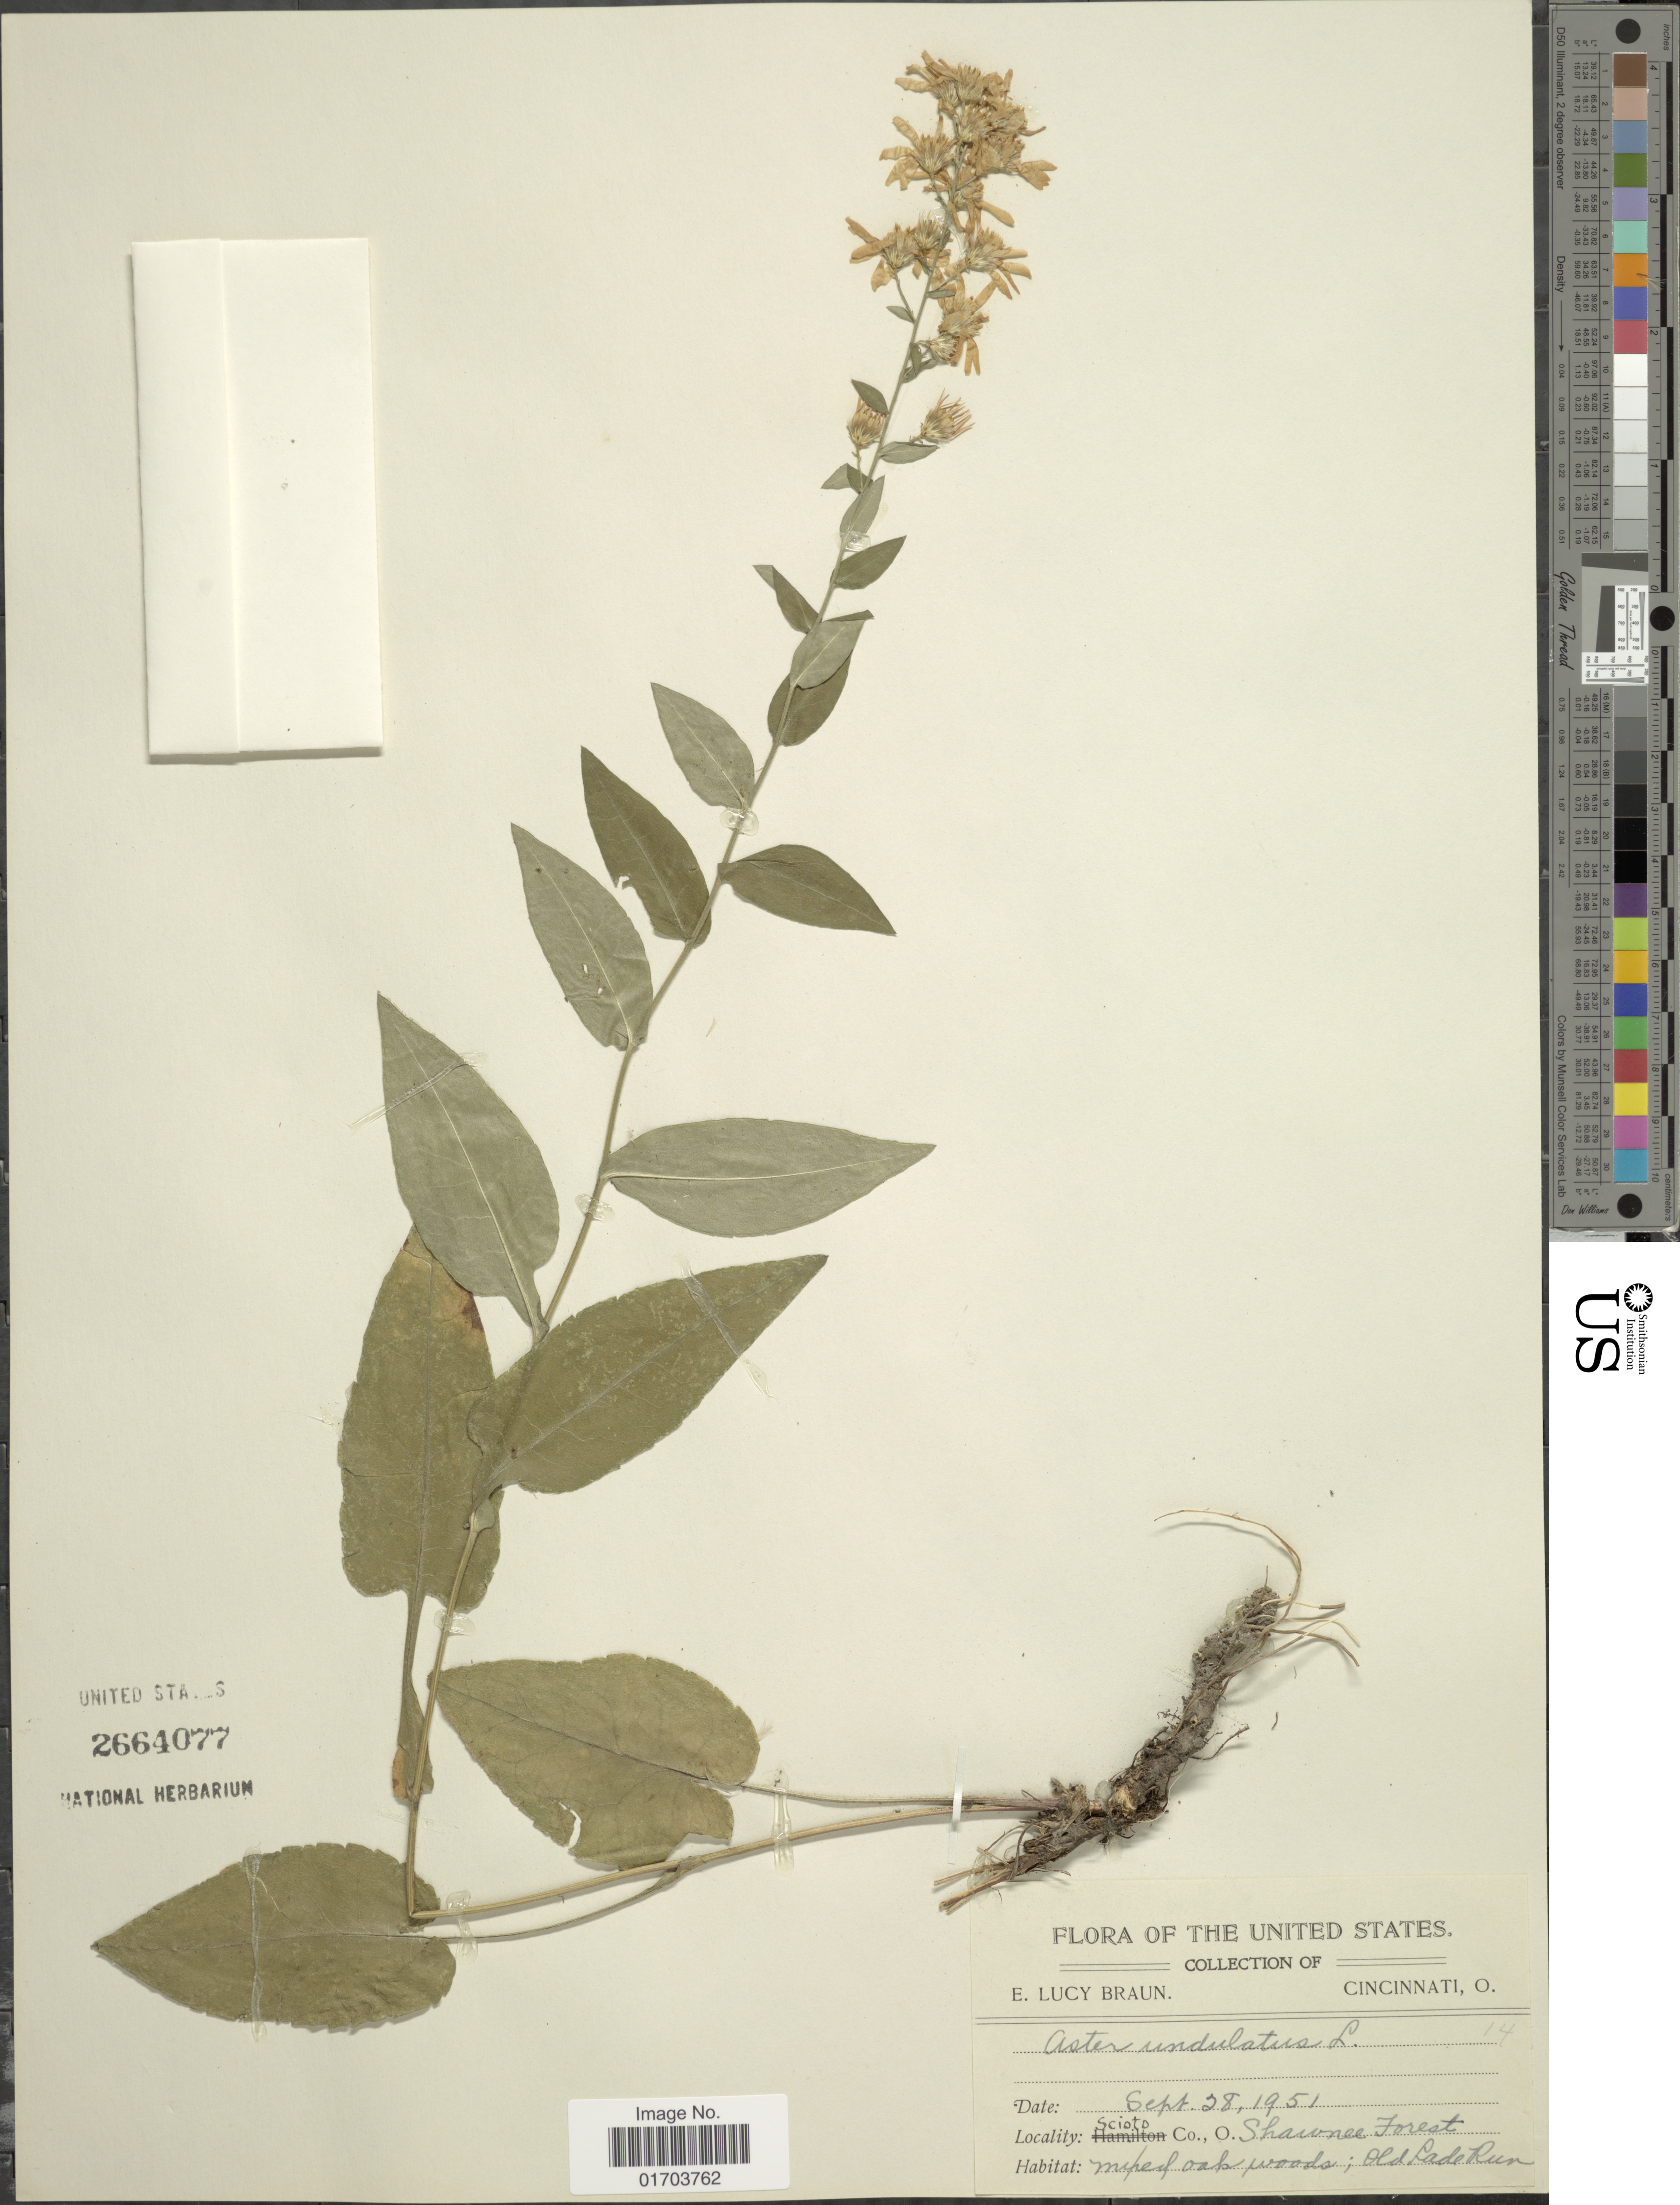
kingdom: Plantae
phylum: Tracheophyta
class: Magnoliopsida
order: Asterales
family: Asteraceae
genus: Symphyotrichum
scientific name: Symphyotrichum undulatum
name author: (L.) G.L. Nesom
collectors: E. L. Braun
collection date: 1951-09-28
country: United States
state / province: Ohio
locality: Scioto Co., Shawnee Forest mixed oak woods; Old Lade Run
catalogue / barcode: US 2664077